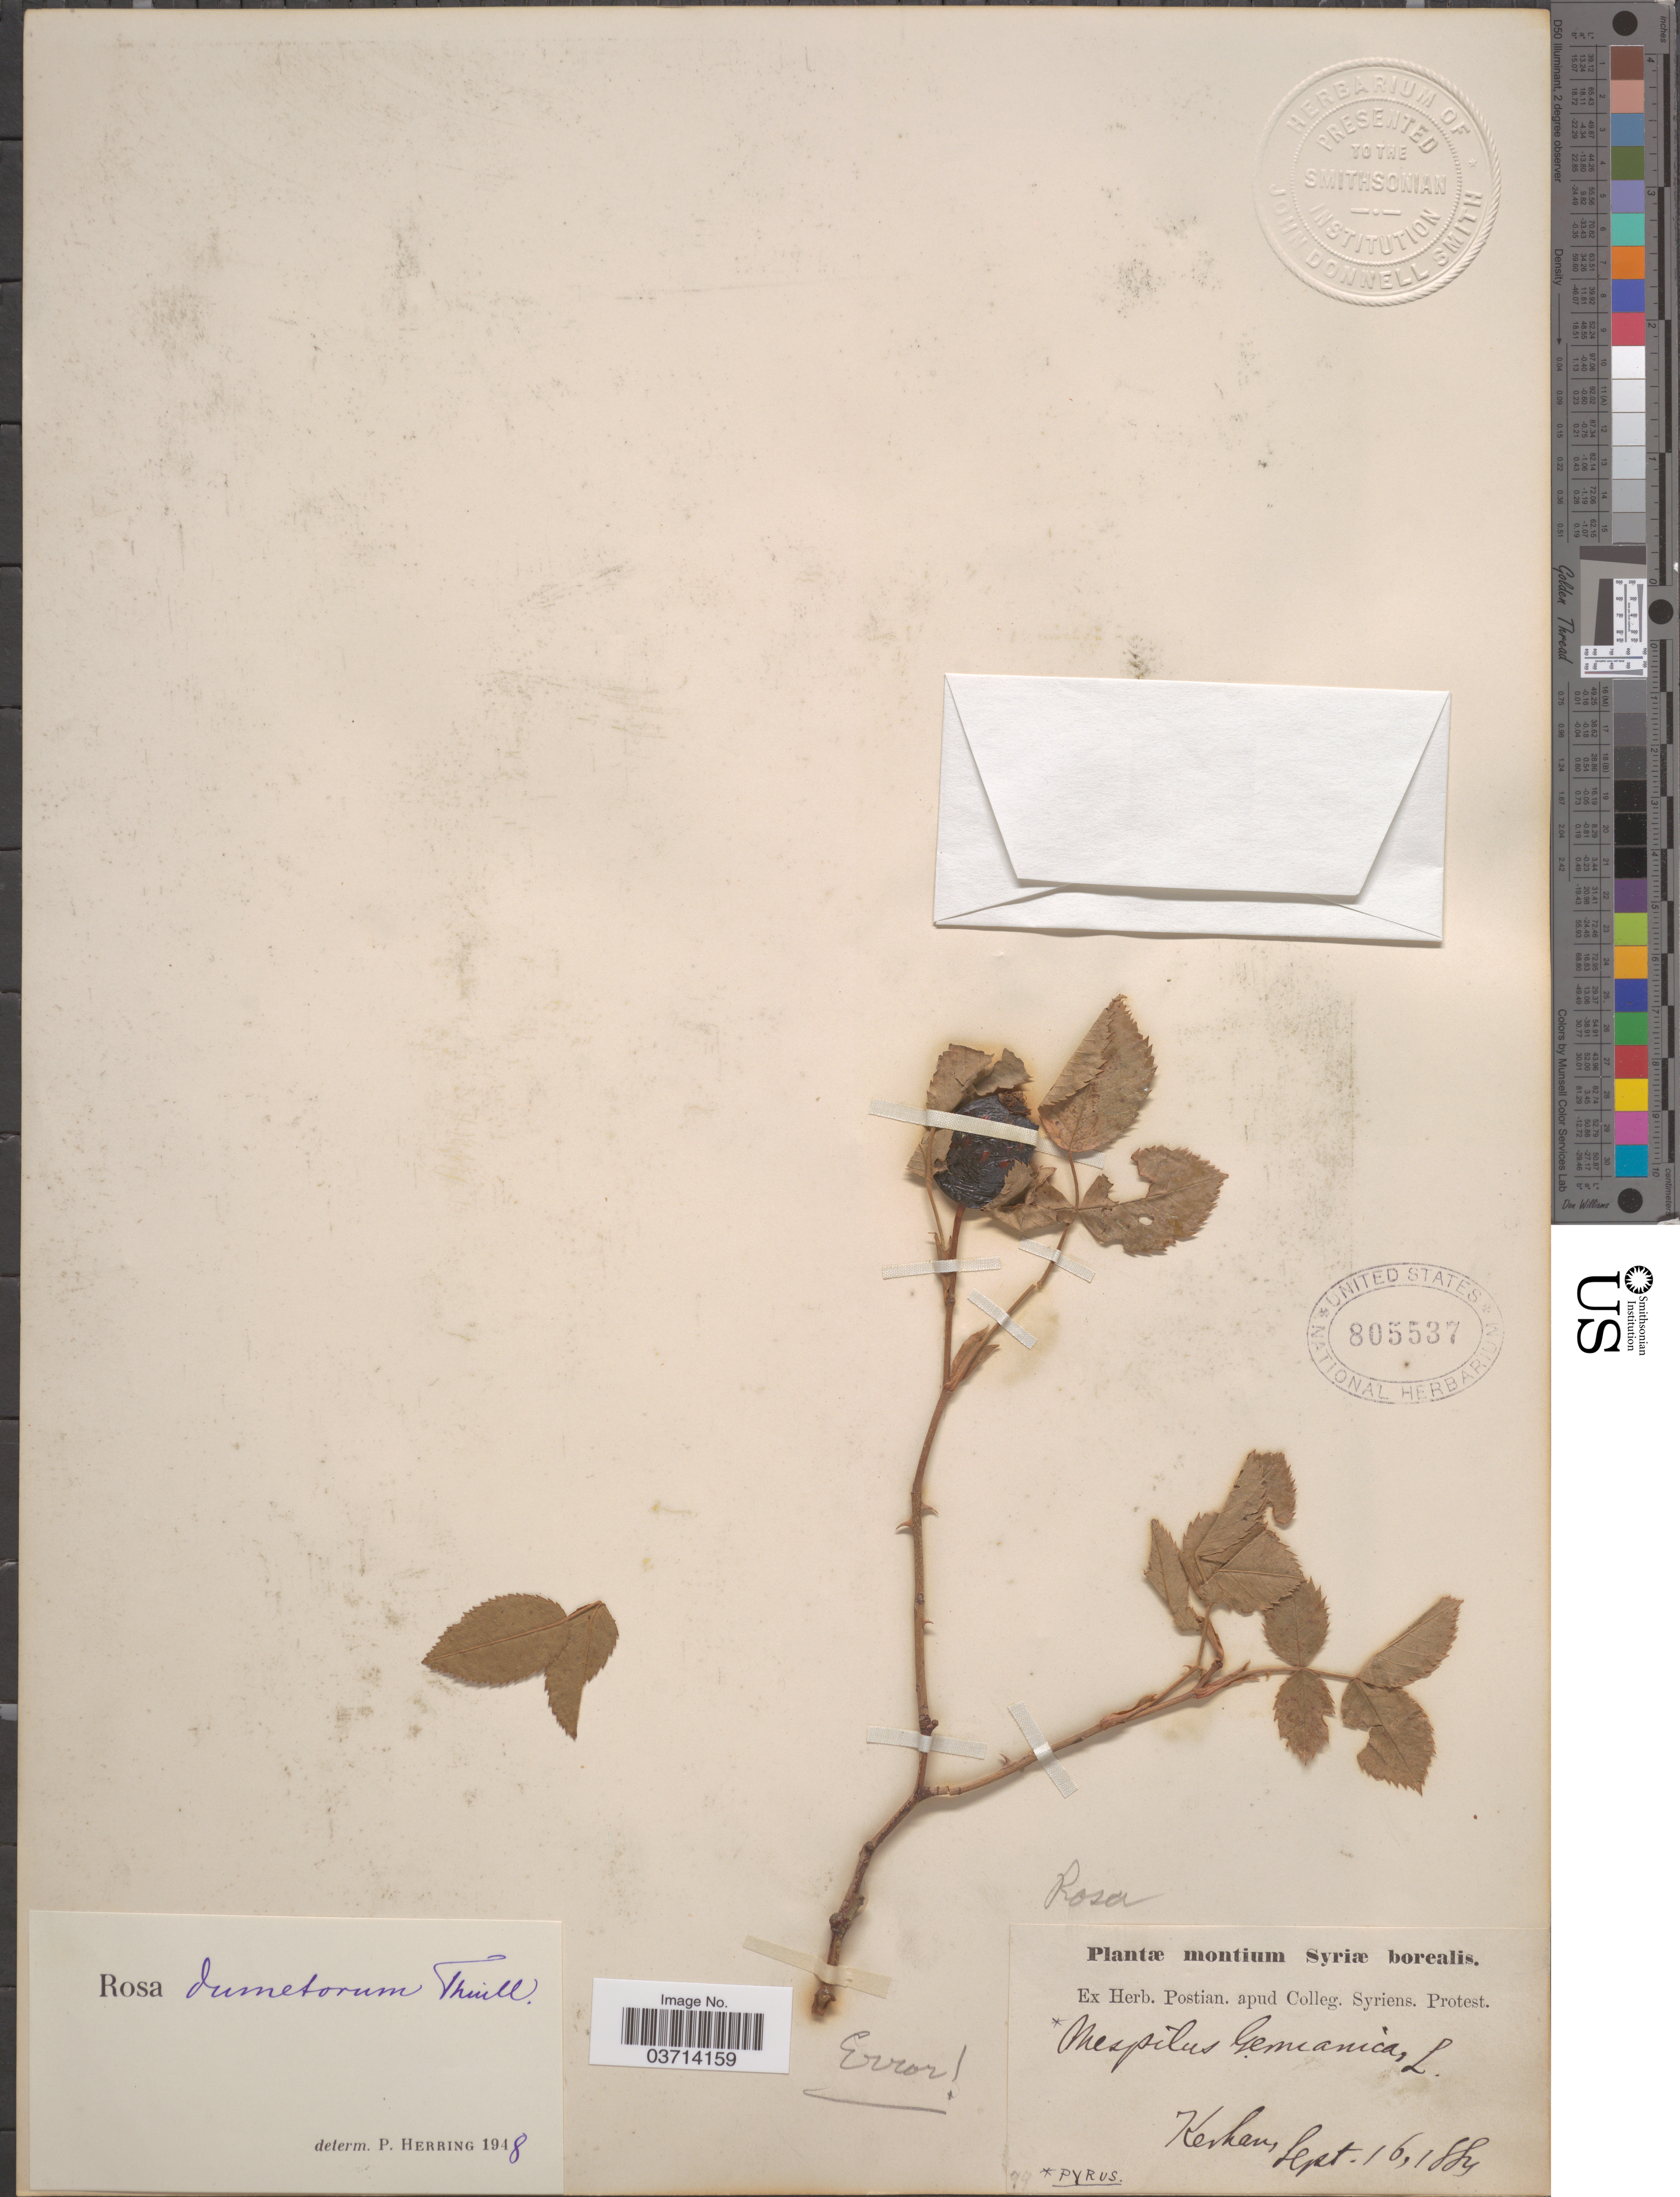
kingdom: Plantae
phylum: Tracheophyta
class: Magnoliopsida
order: Rosales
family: Rosaceae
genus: Rosa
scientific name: Rosa dumetorum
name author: Lange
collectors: ex herb. Postian. apud Colleg. Syriens. Protest. USE "Fannie P. A. Shepard" (10308853) AS PRIMARY COLLECTOR INSTEAD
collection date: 1884-09-16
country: Syria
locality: Montium Syriæ borealis. Kerham [interpreted].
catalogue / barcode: US 805537